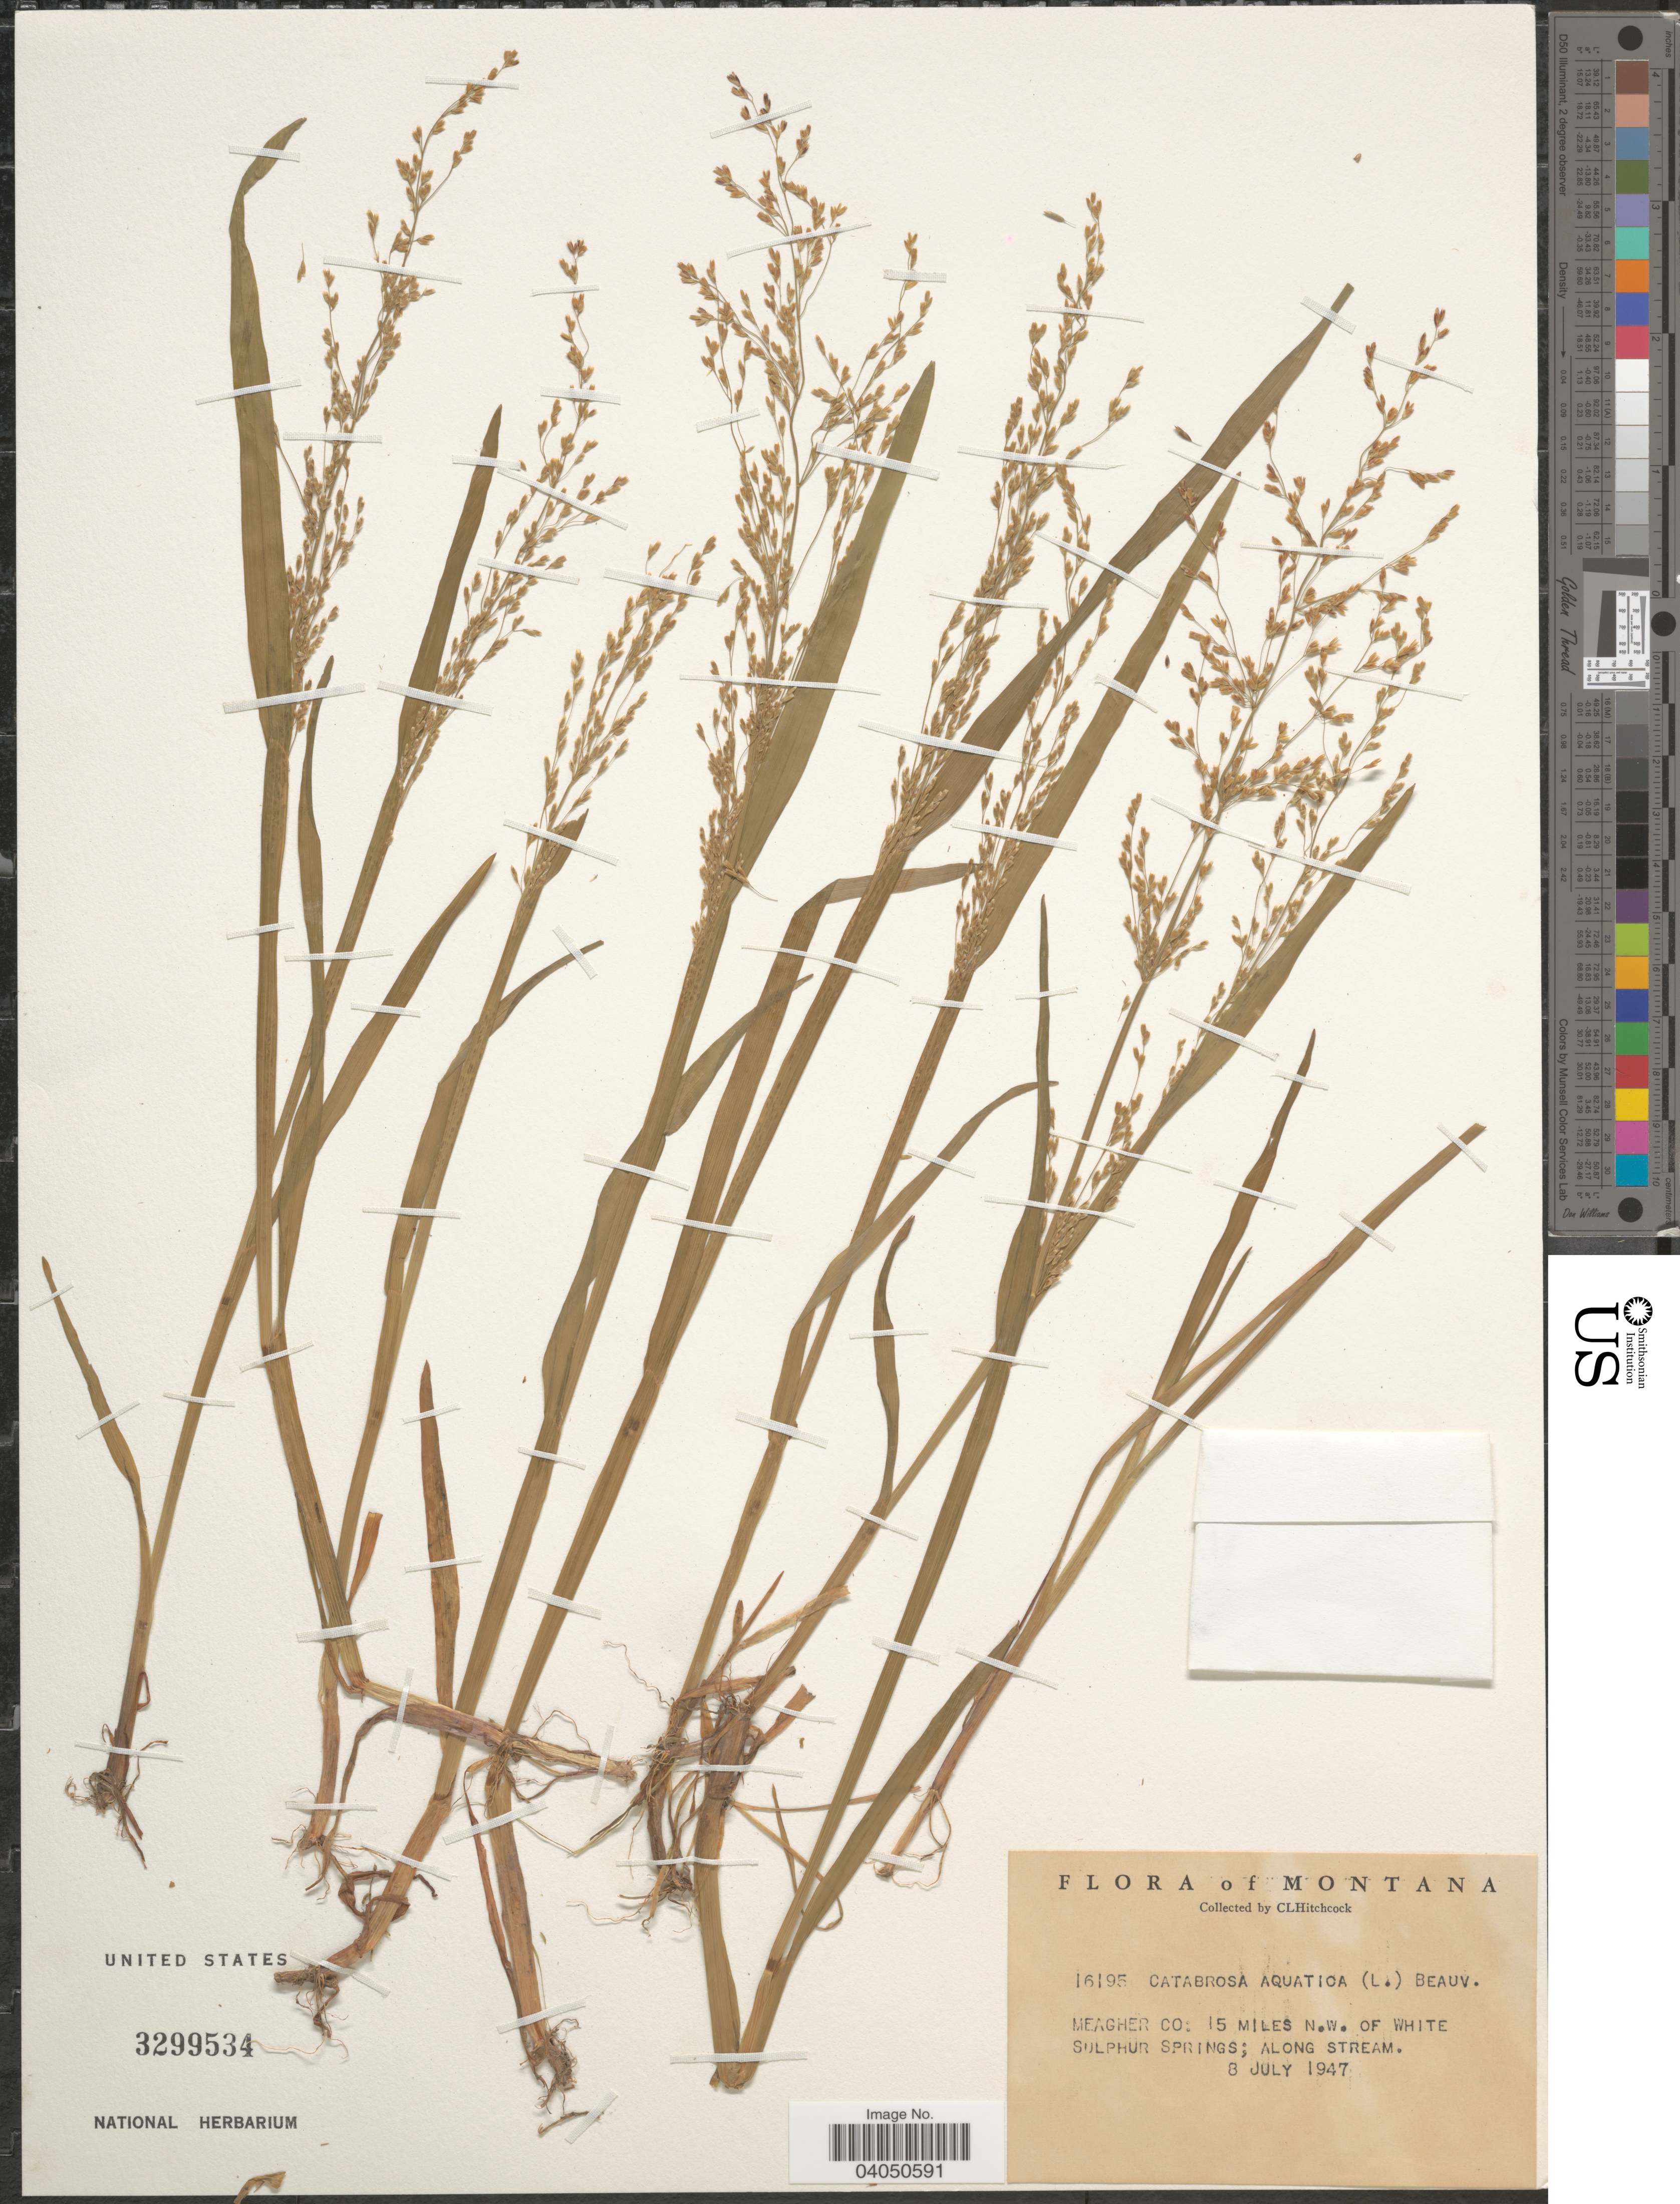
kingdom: Plantae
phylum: Tracheophyta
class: Liliopsida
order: Poales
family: Poaceae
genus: Catabrosa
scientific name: Catabrosa aquatica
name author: (L.) P. Beauv.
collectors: C. L. Hitchcock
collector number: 16195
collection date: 1947-07-08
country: United States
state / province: Montana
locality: Meagher Co: 15 miles n.w. of White Sulphur Springs.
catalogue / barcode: US 3299534